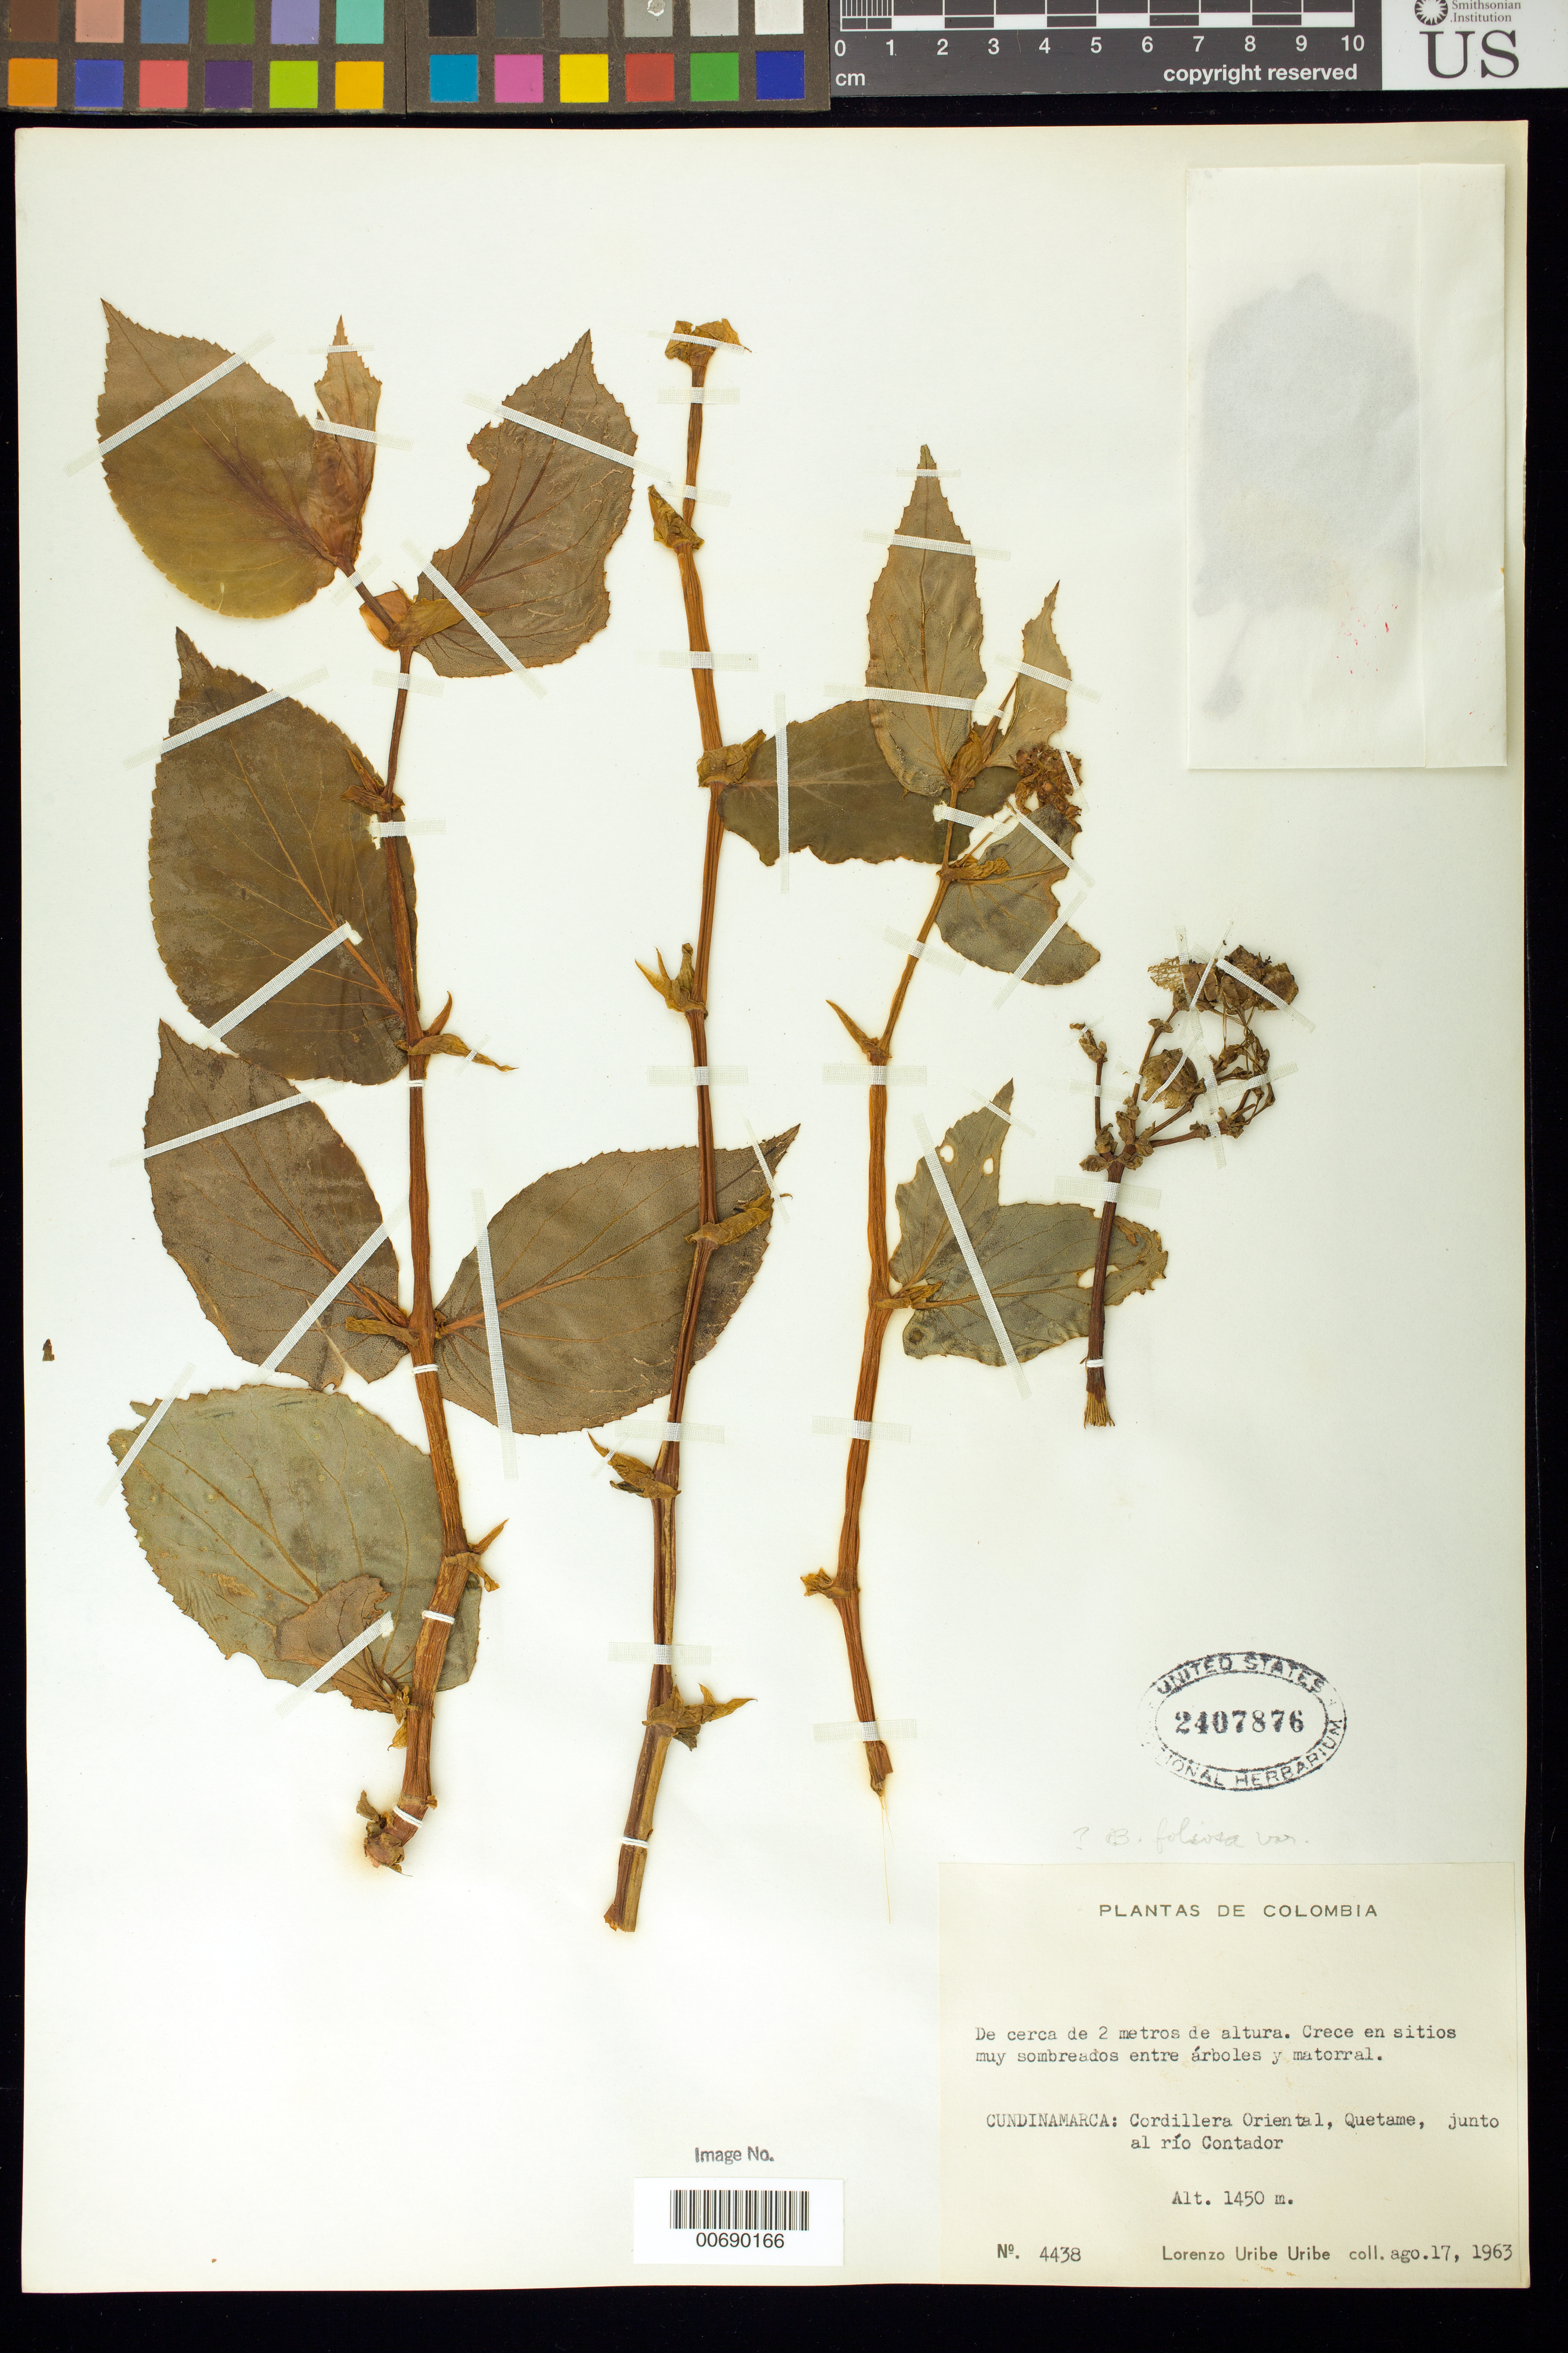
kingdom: Plantae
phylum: Tracheophyta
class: Magnoliopsida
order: Cucurbitales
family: Begoniaceae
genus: Begonia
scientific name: Begonia foliosa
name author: Kunth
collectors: L. Uribe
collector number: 4438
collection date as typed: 17 Aug 1963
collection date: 1963-08-17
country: Colombia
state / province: Cundinamarca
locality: Cordillera Oriental, Quetame, Junto al Rio ConTador.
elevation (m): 1450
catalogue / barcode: US 2407876